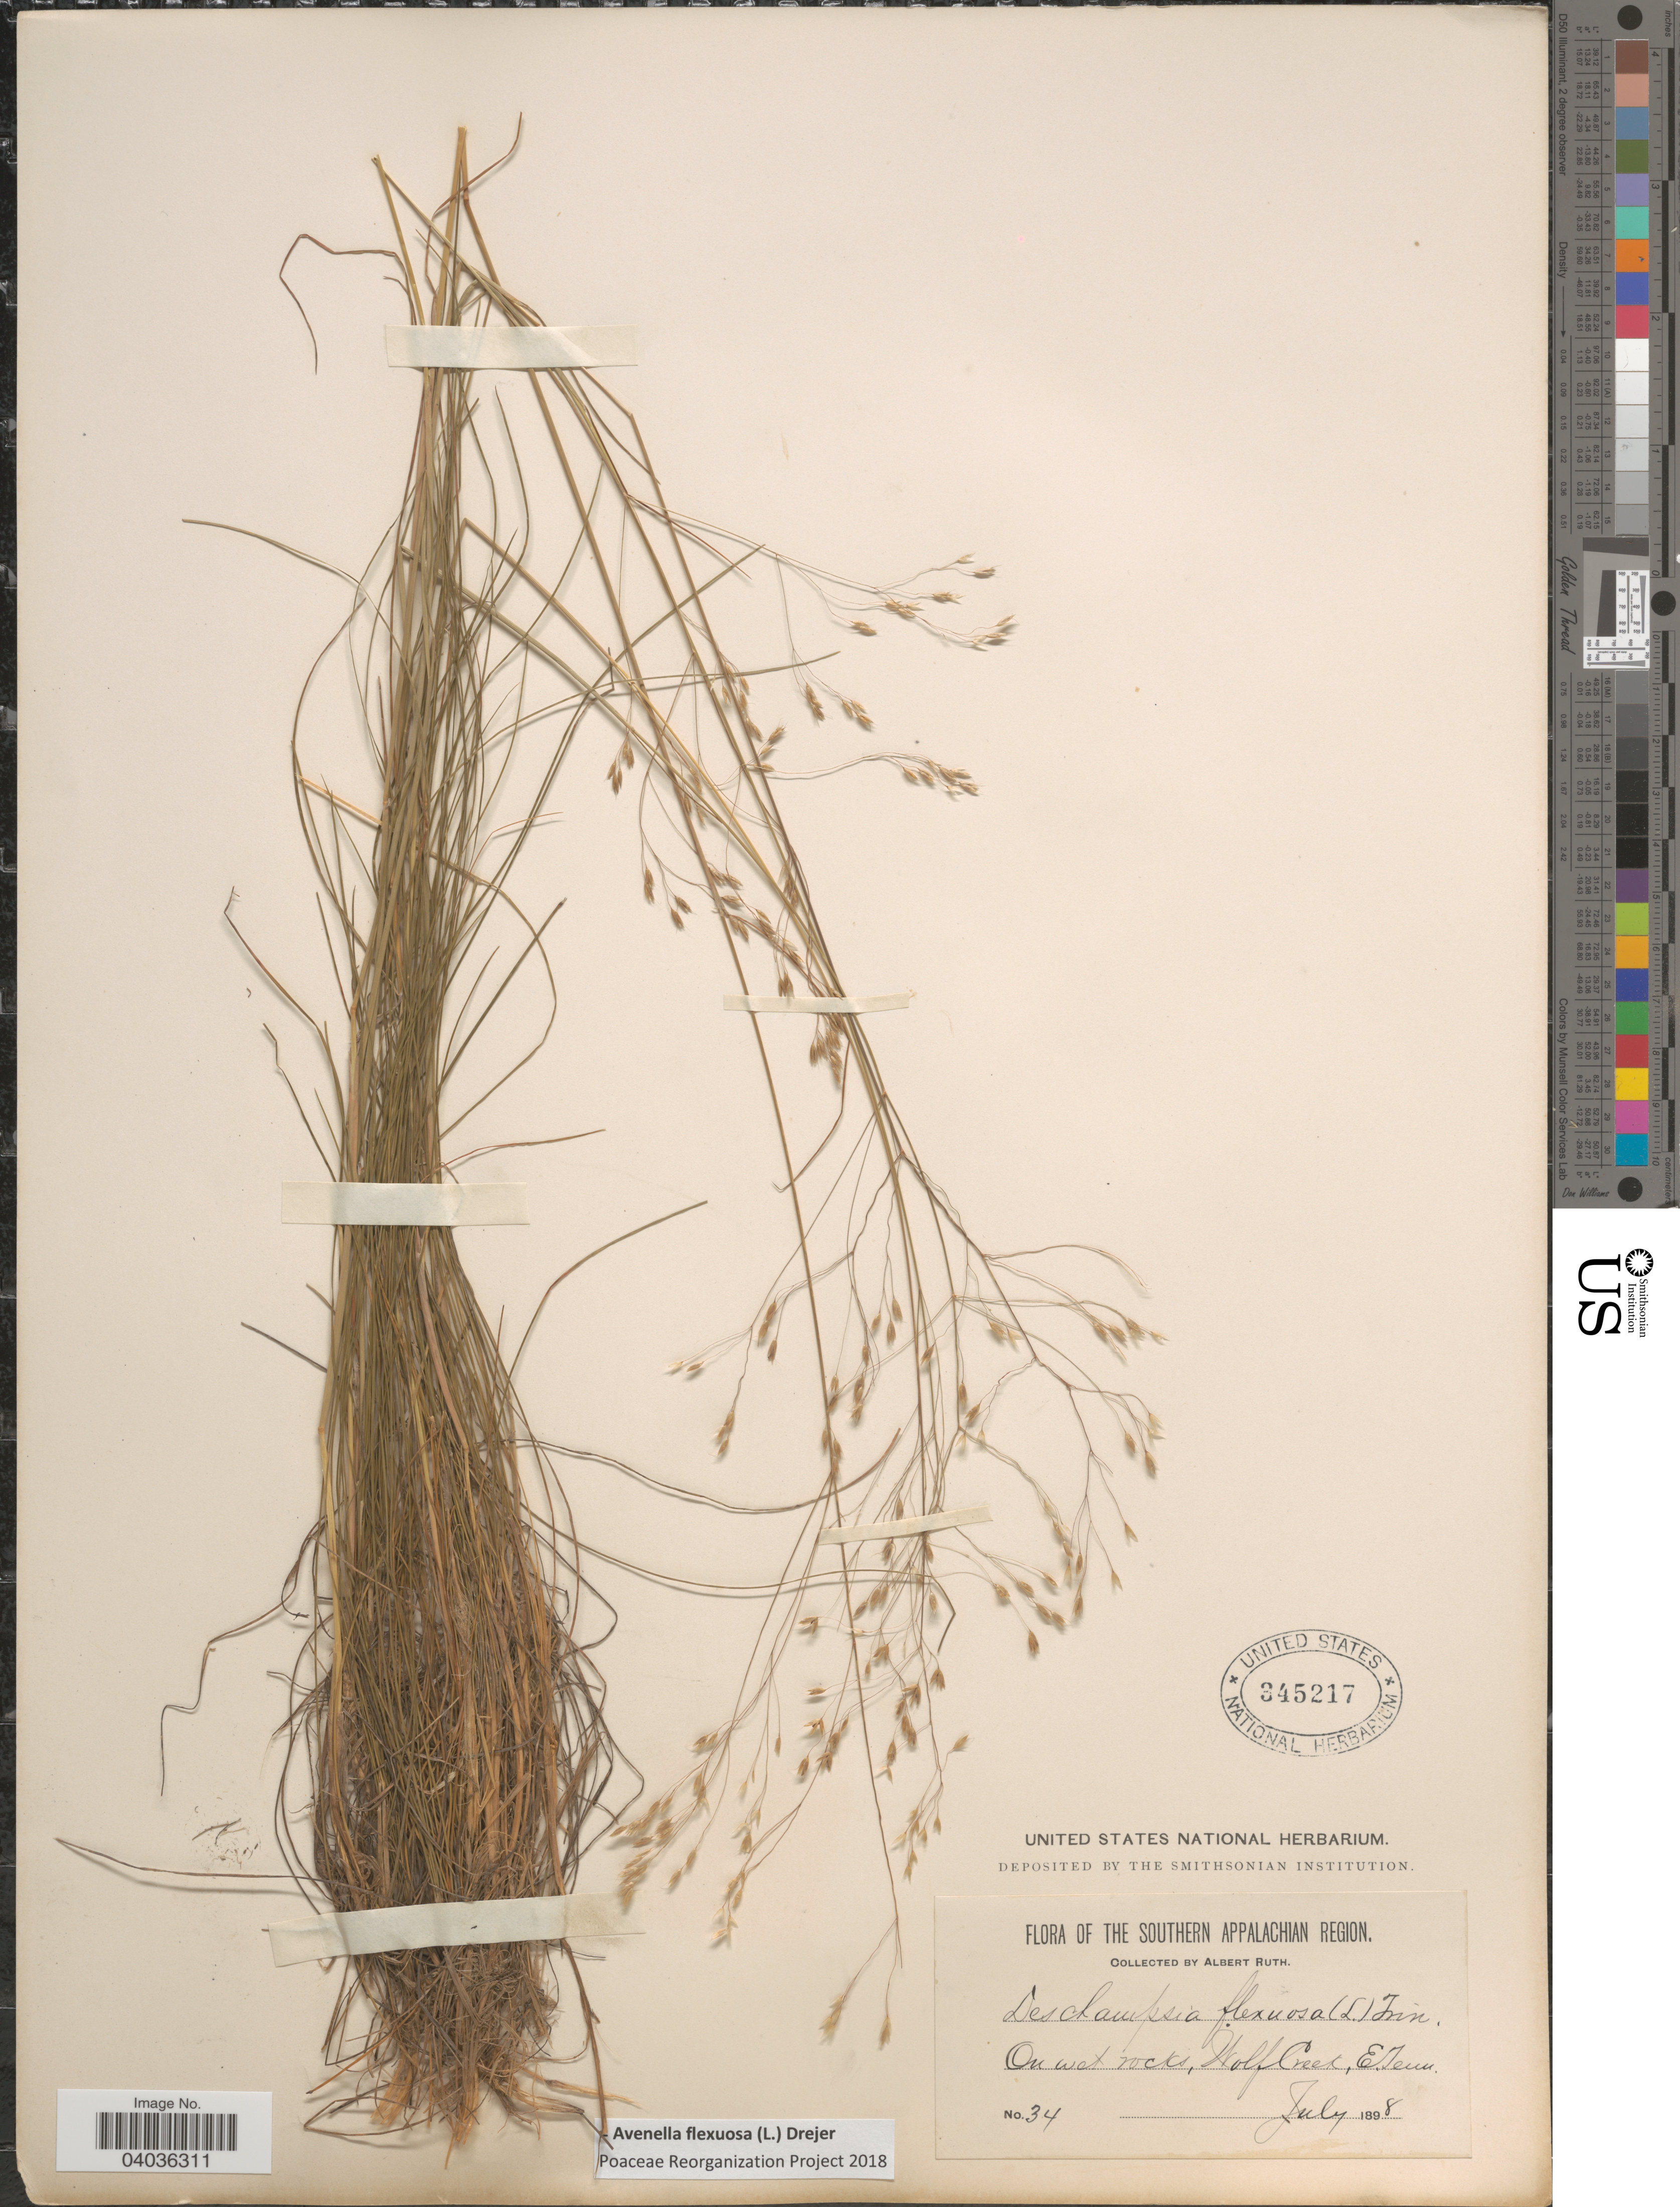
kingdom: Plantae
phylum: Tracheophyta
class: Liliopsida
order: Poales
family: Poaceae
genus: Avenella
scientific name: Avenella flexuosa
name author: (L.) Drejer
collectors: A. Ruth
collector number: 34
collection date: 1898-07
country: United States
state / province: Tennessee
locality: Southern Appalachian Region. On wet rocks, Wolf Creek, E. Tenn.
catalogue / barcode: US 345217